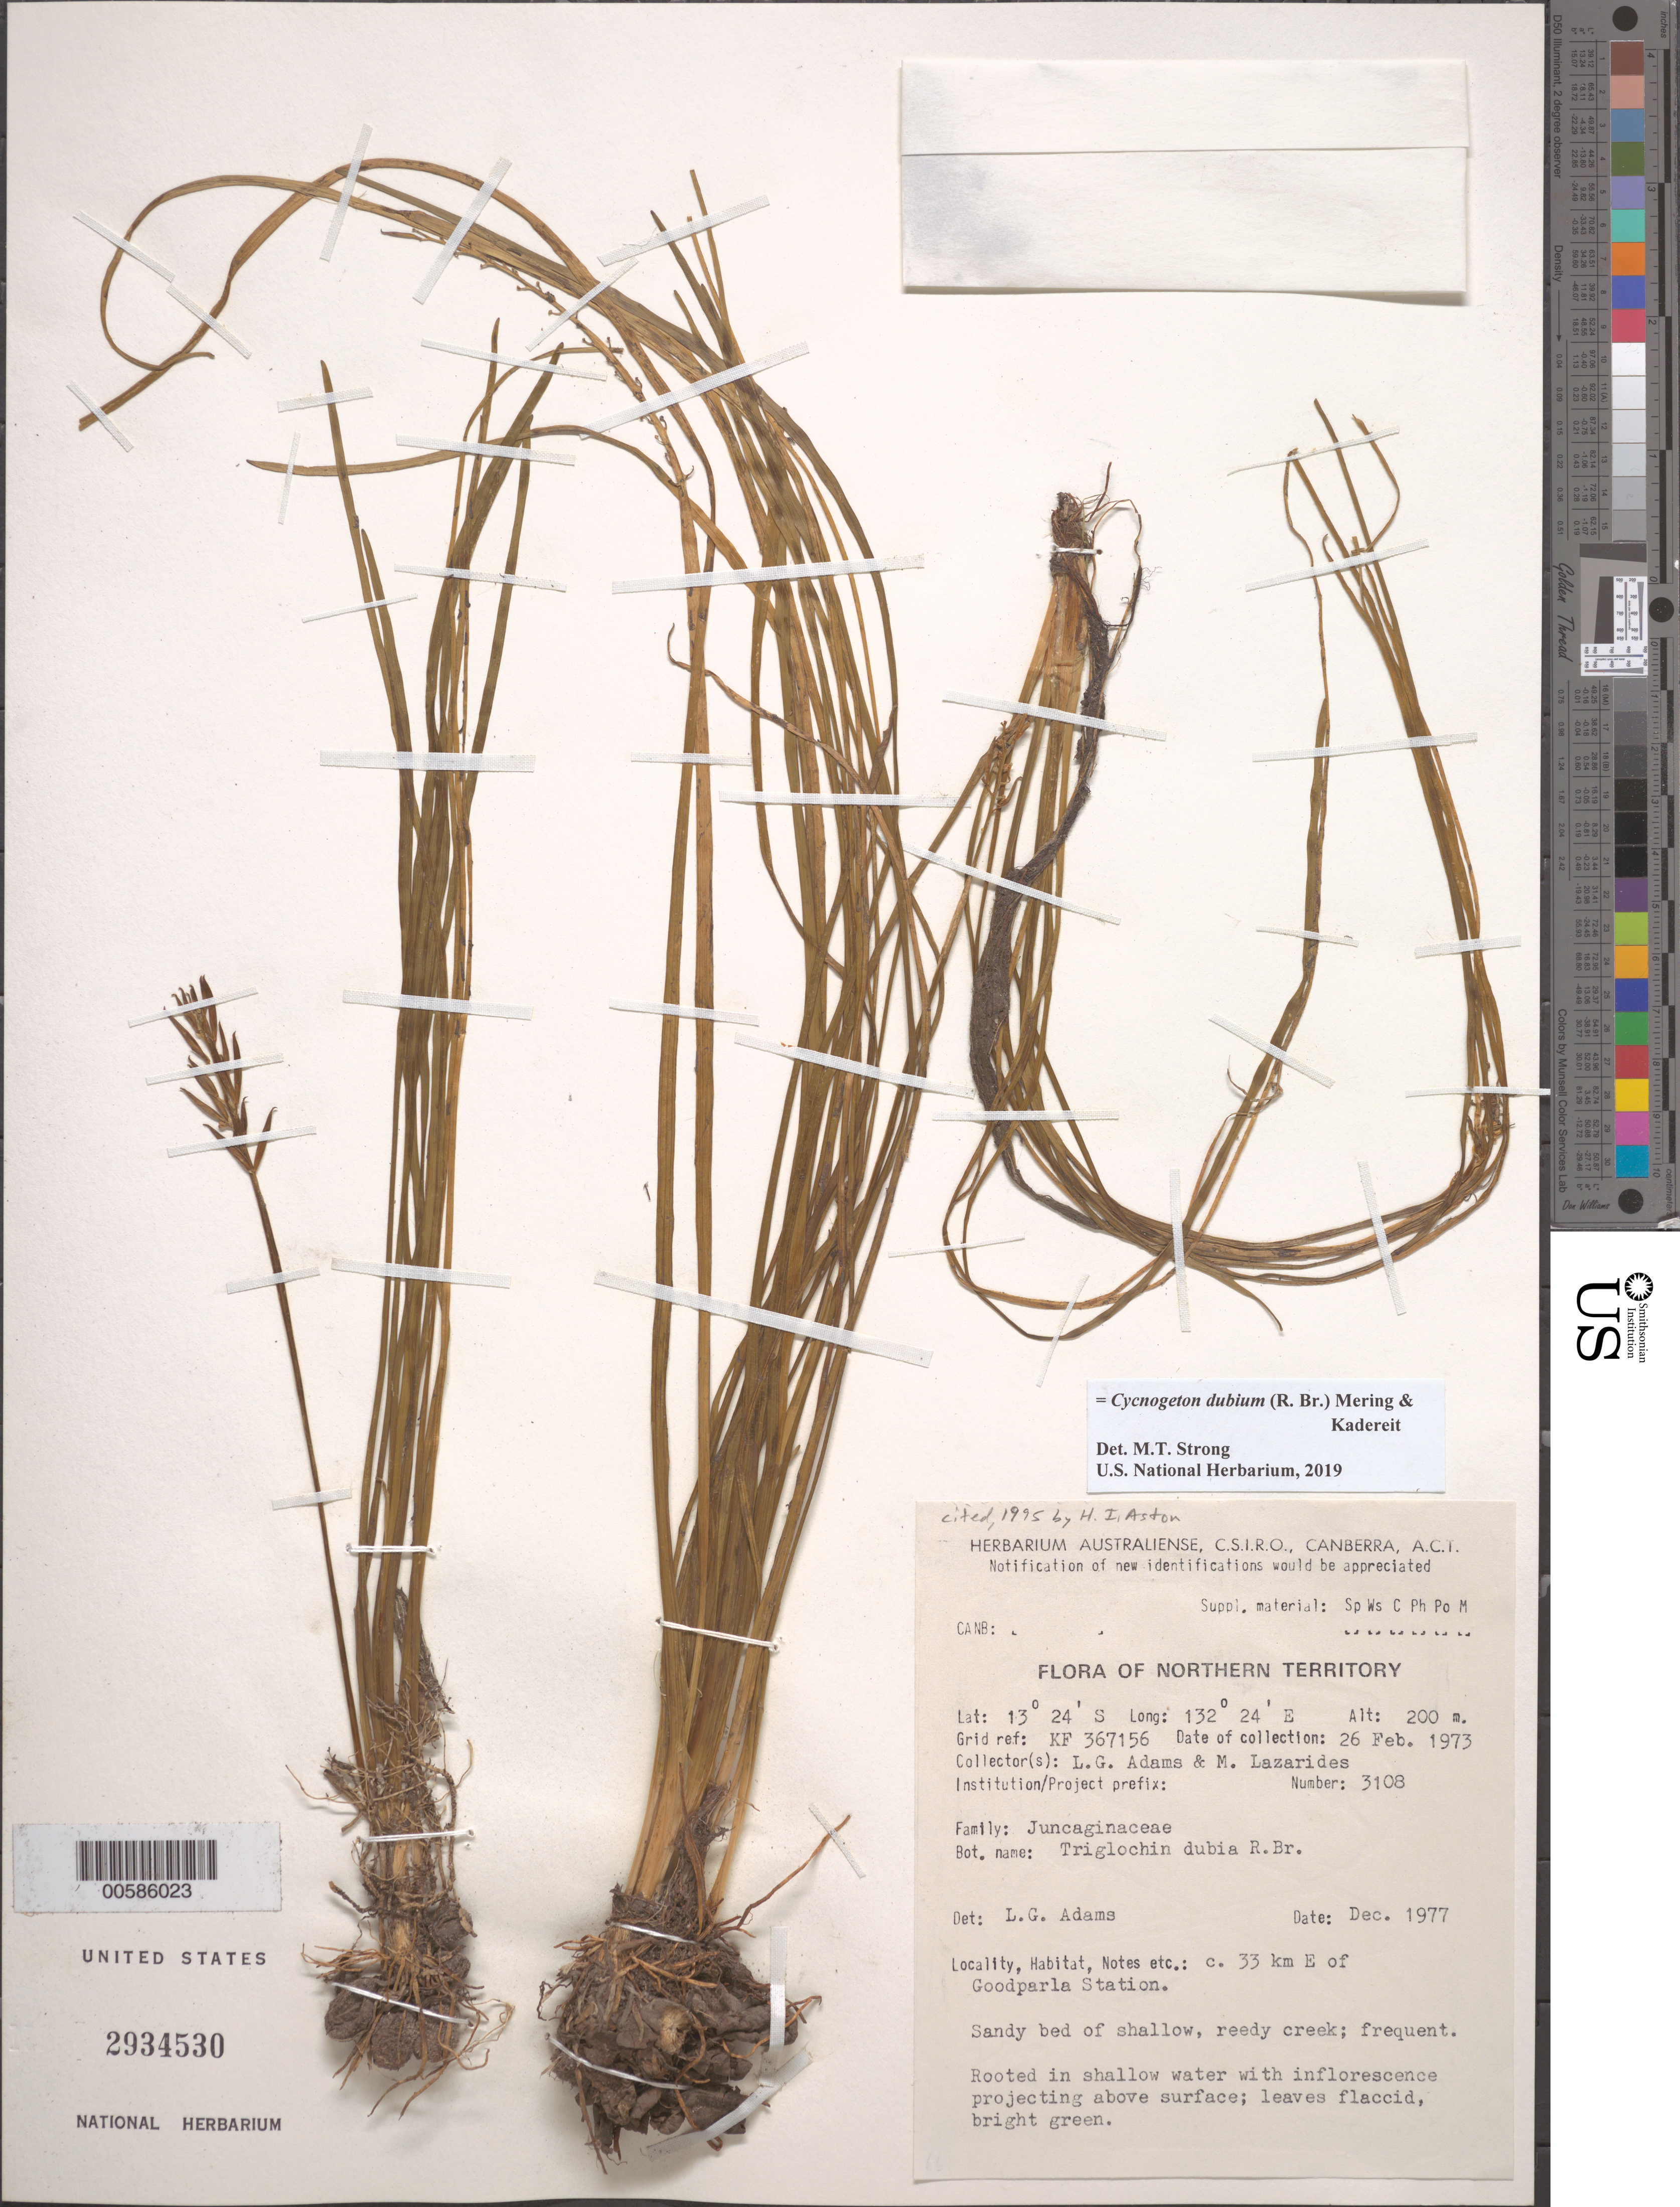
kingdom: Plantae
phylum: Tracheophyta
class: Liliopsida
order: Alismatales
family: Juncaginaceae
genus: Cycnogeton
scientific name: Cycnogeton dubium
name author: (R. Br.) Mering & Kadereit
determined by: Strong, Mark T., (BOT), Smithsonian Institution - National Museum of Natural History (UNITED STATES)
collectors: L. G. Adams & M. Lazarides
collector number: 3108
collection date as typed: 26 Feb 1973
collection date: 1973-02-26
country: Australia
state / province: Northern Territory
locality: E of Goodparla Station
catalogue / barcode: US 2934530